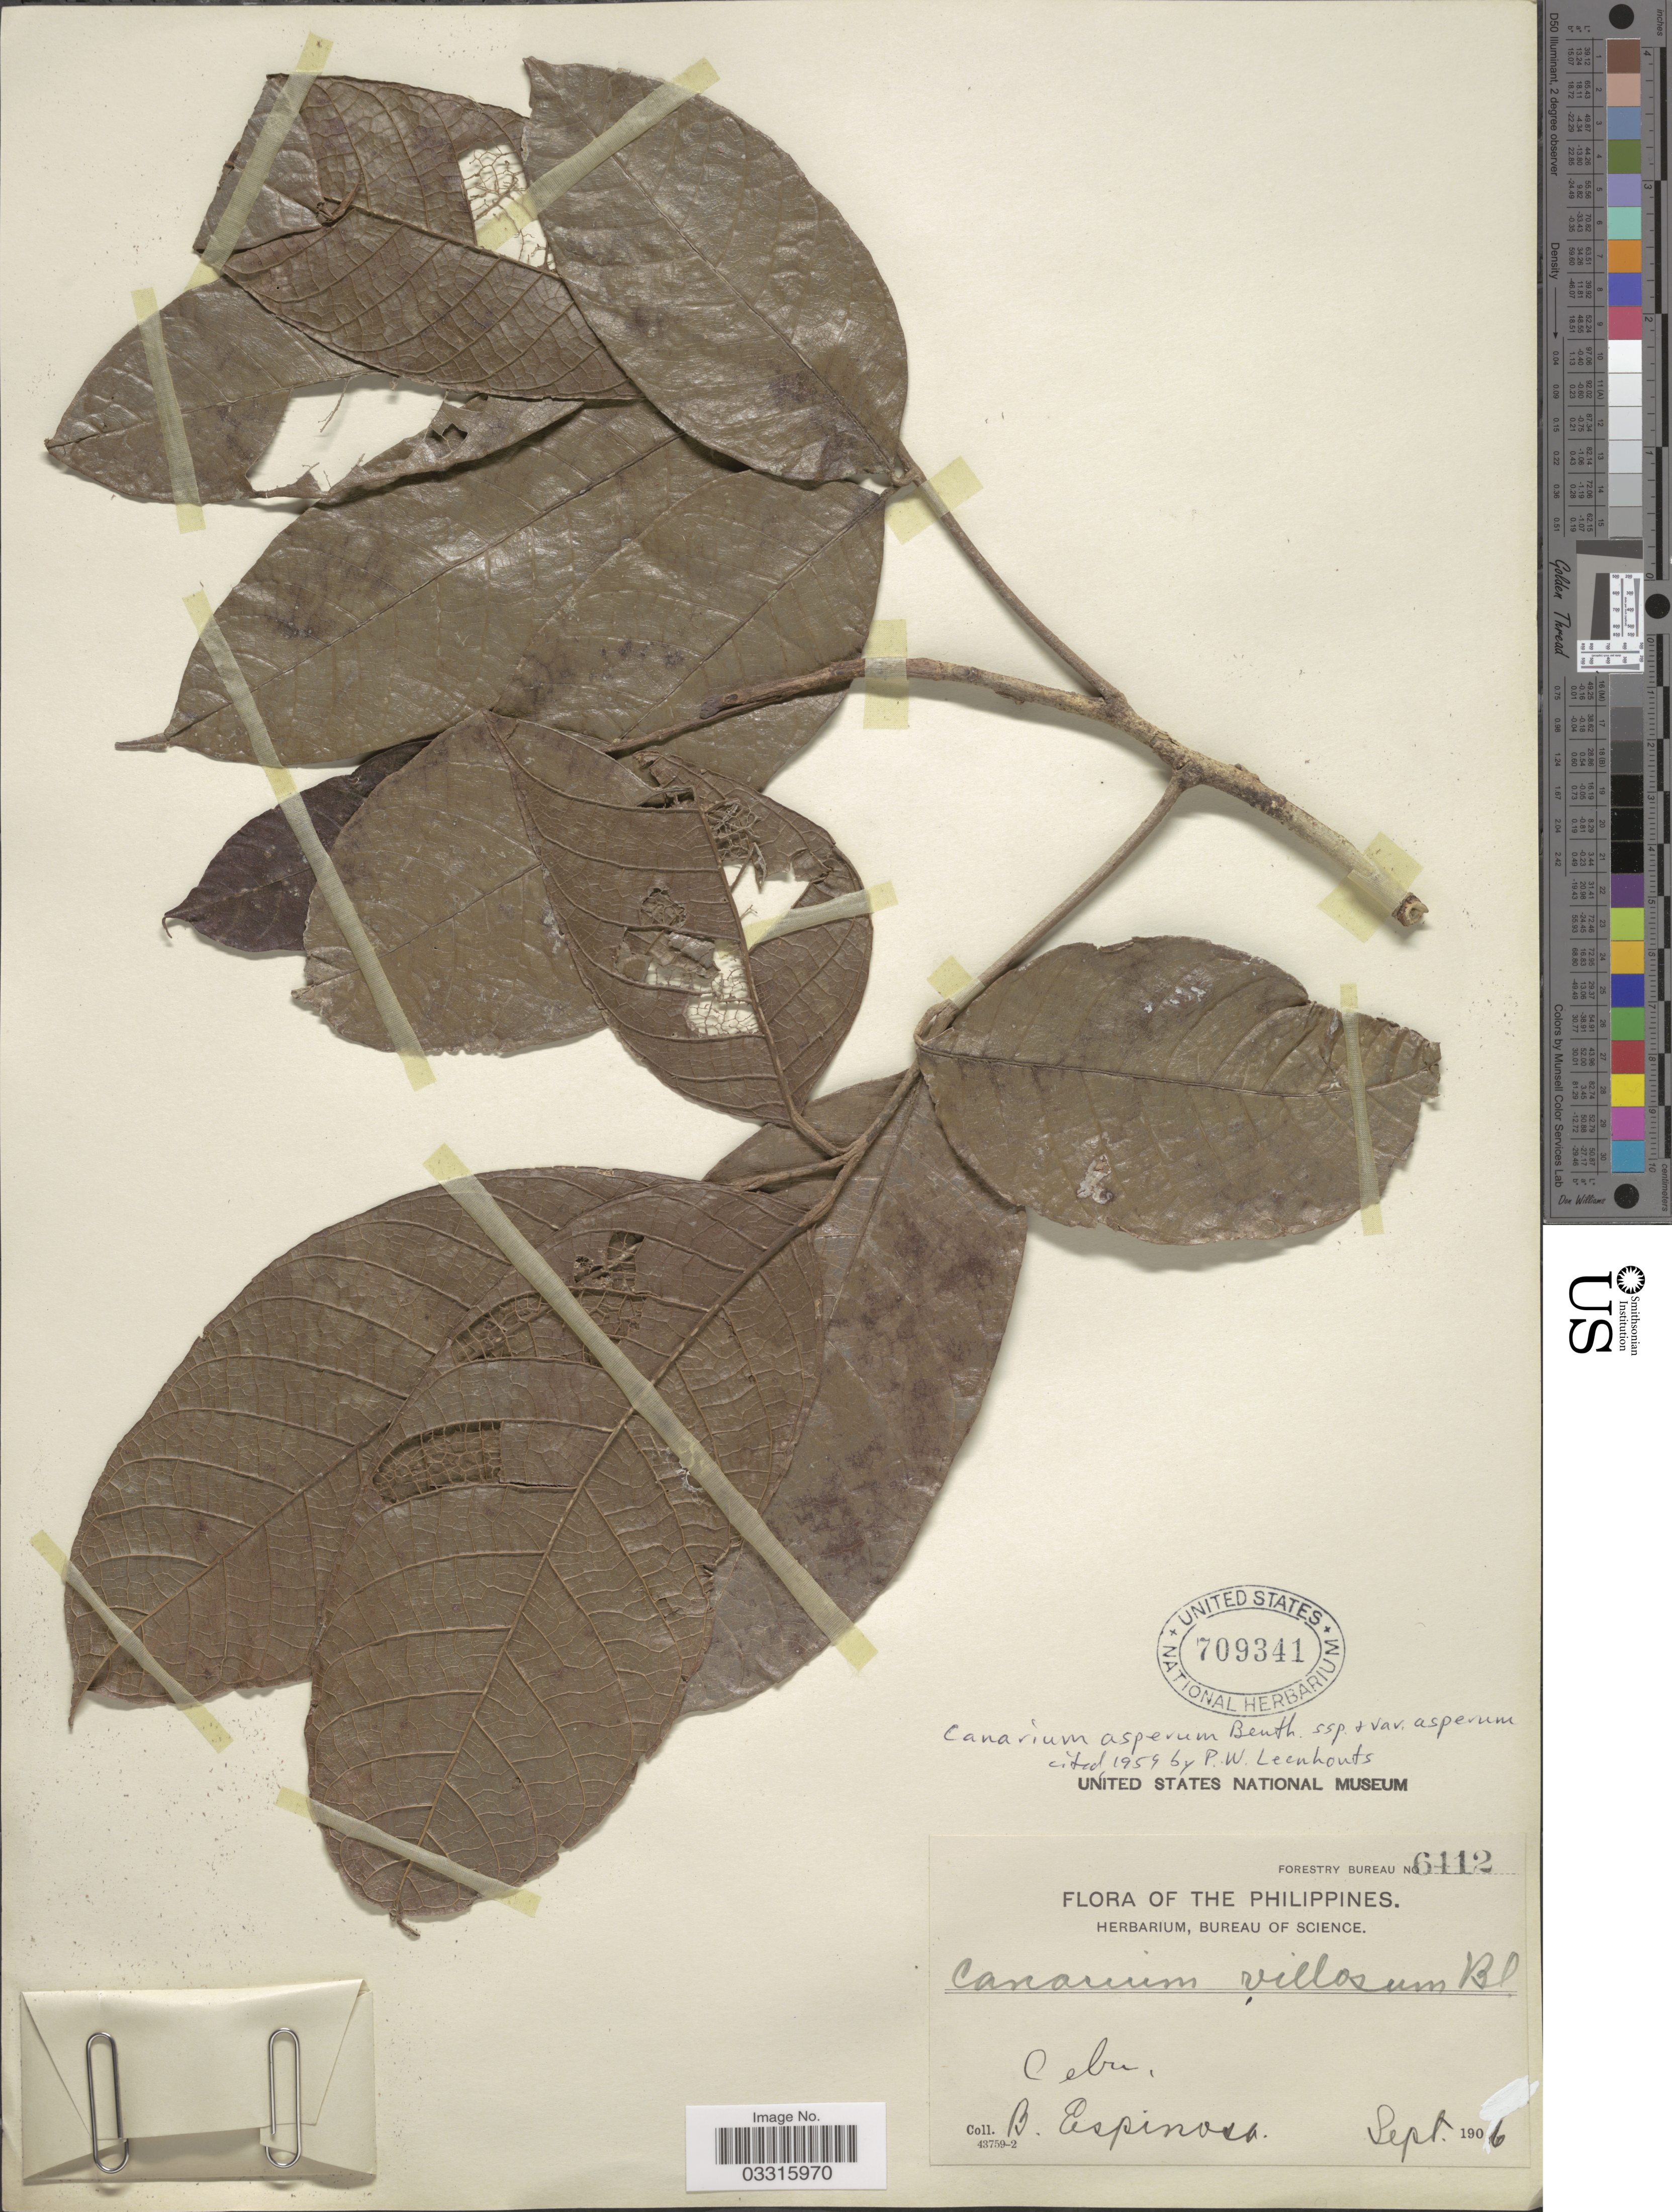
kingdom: Plantae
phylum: Tracheophyta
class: Magnoliopsida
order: Sapindales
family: Burseraceae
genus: Canarium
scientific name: Canarium asperum subsp. asperum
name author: Benth.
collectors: B. Espinosa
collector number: Forestry Bureau 6442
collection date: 1906-09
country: Philippines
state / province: Central Visayas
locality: Cebu.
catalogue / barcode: US 709341